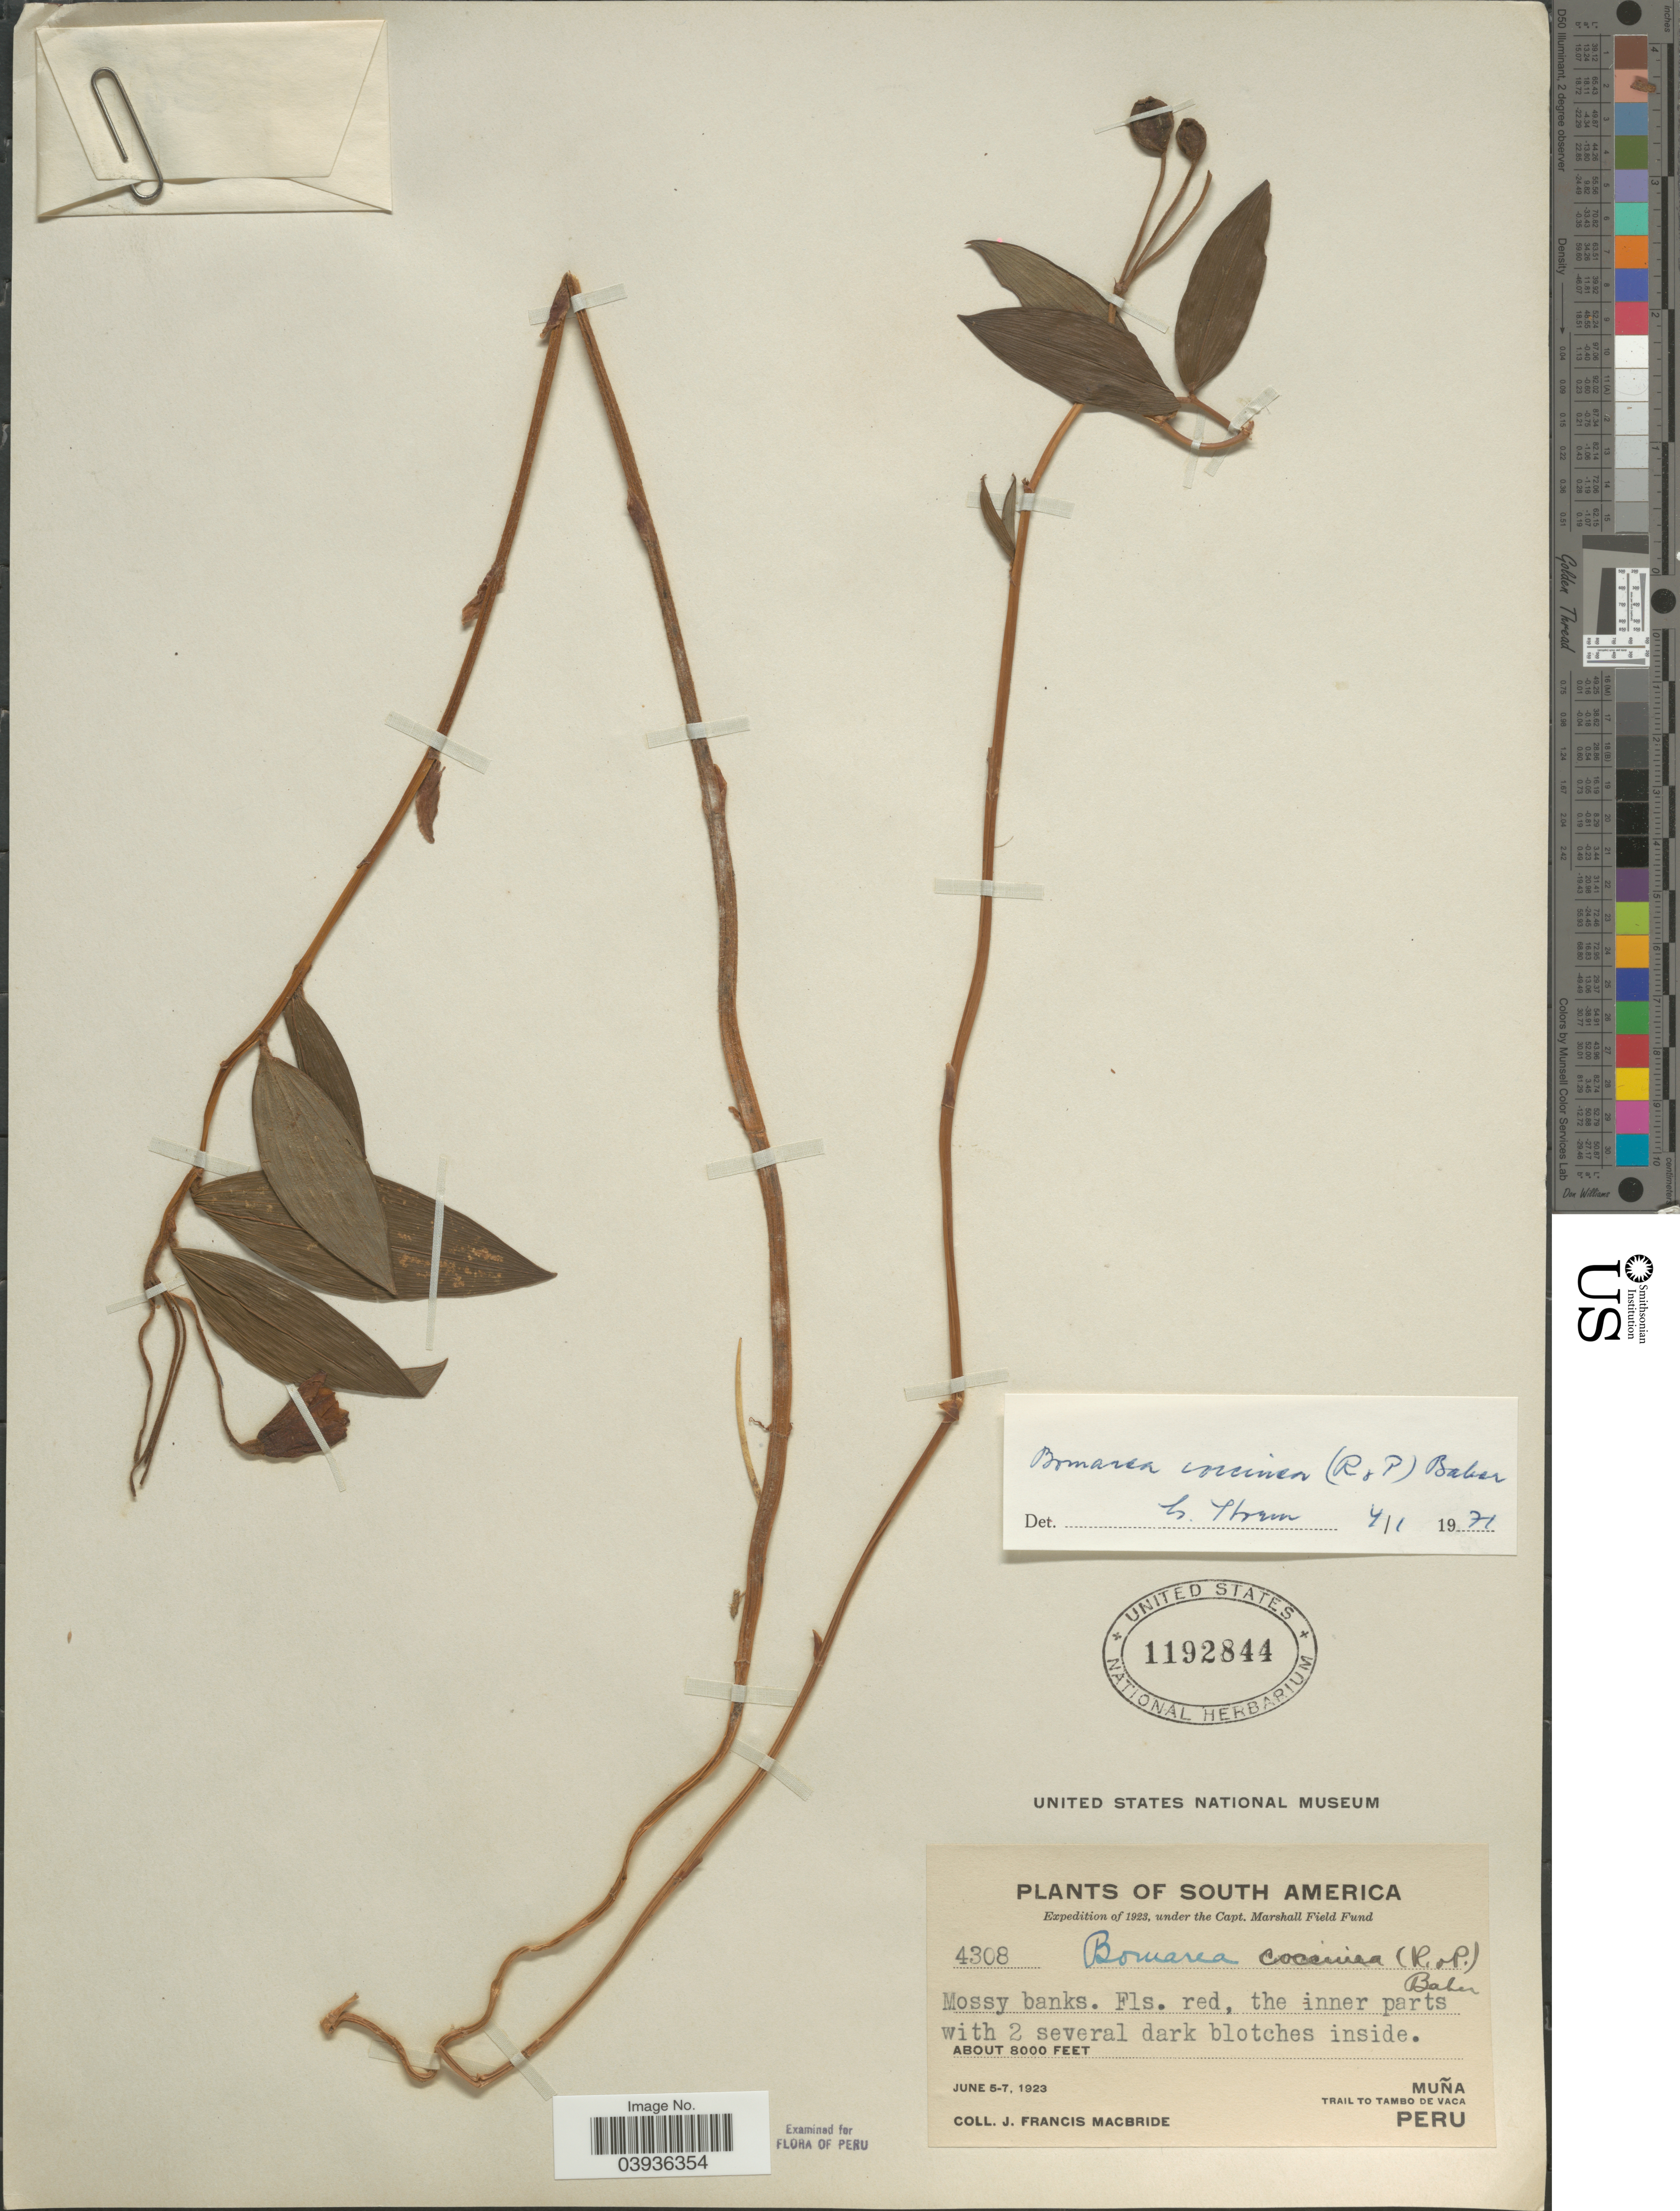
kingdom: Plantae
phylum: Tracheophyta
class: Liliopsida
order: Liliales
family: Alstroemeriaceae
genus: Bomarea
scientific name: Bomarea coccinea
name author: (Ruiz & Pav.) Baker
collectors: J. F. Macbride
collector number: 4308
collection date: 1923-06-05/1923-06-07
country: Peru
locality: South America. Muña Trail to Tambo de Vaca.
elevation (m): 2438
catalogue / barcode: US 1192844